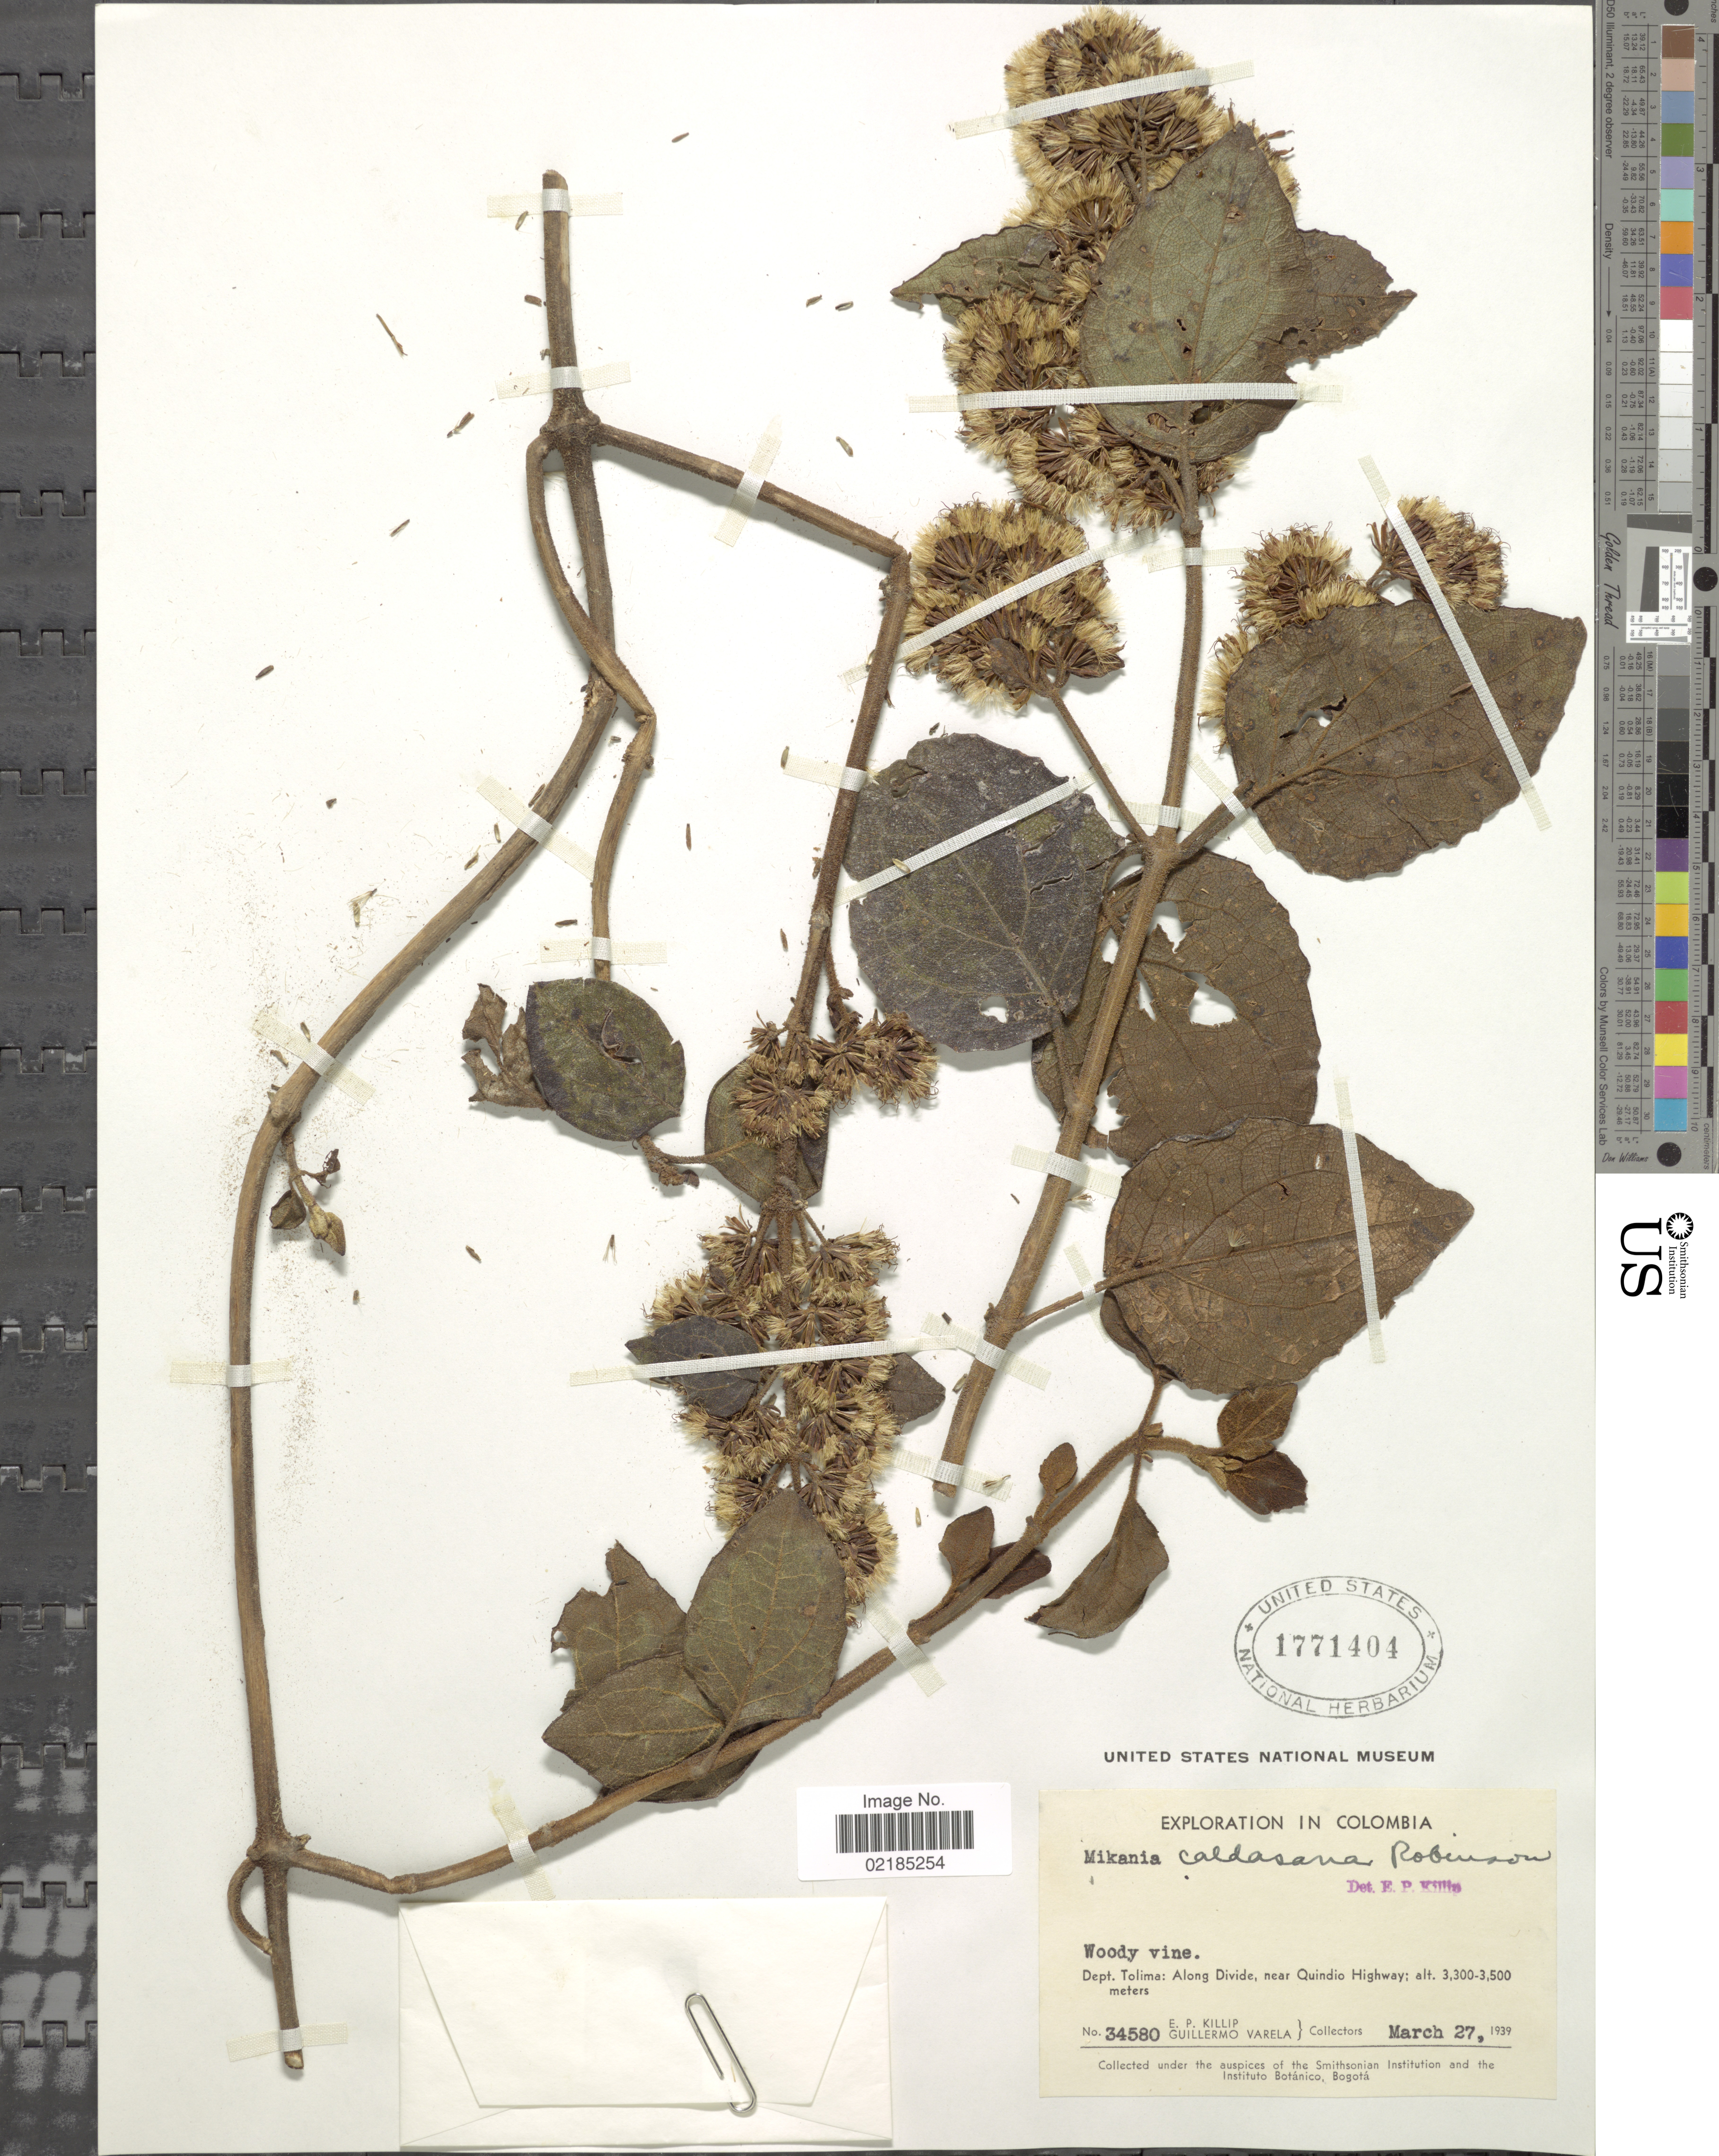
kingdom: Plantae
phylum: Tracheophyta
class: Magnoliopsida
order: Asterales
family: Asteraceae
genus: Mikania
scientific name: Mikania caldasana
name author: B.L. Rob.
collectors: E. P. Killip & G. Varela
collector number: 34580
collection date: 1939-03-27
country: Colombia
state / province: Tolima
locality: Along Divide, near Quindio Highway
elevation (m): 3300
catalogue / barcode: US 1771404